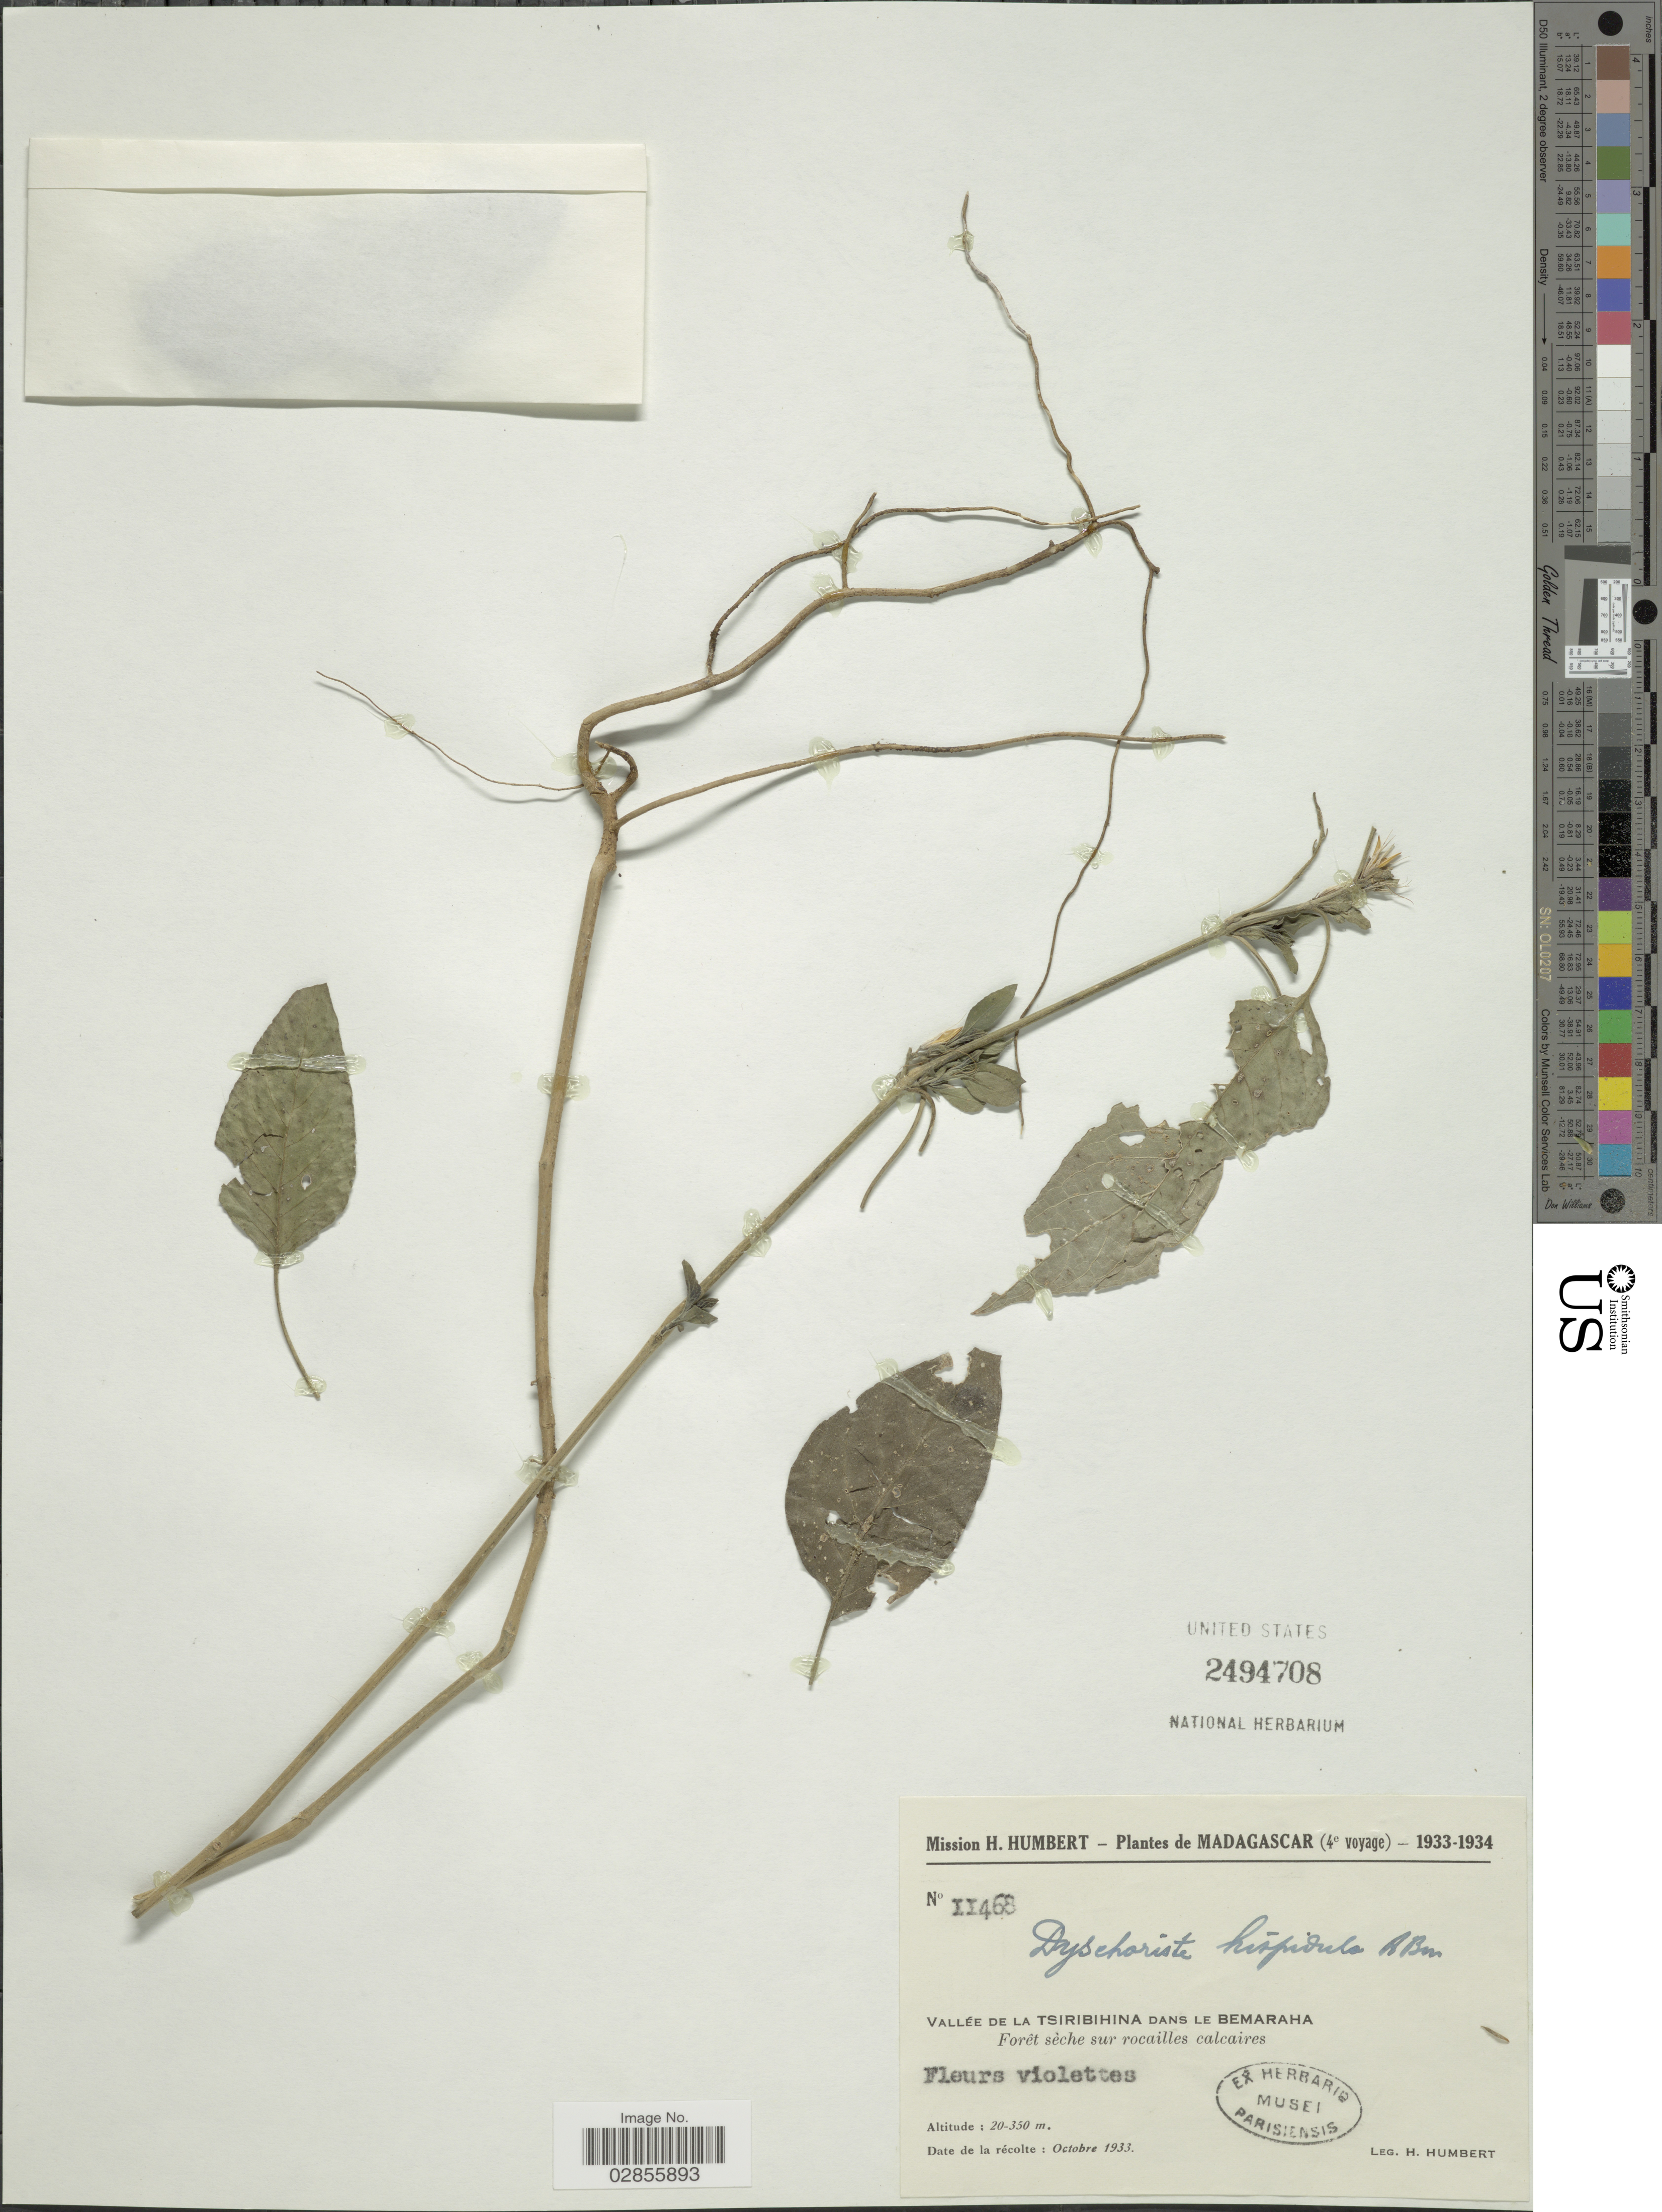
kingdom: Plantae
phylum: Tracheophyta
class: Magnoliopsida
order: Lamiales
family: Acanthaceae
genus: Dyschoriste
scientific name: Dyschoriste hispidula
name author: (Baker) Benoist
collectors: H. Humbert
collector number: II468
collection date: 1933-10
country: Madagascar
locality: Vallée de la Tsiribihina dans le Bemaraha.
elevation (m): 200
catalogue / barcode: US 2494708